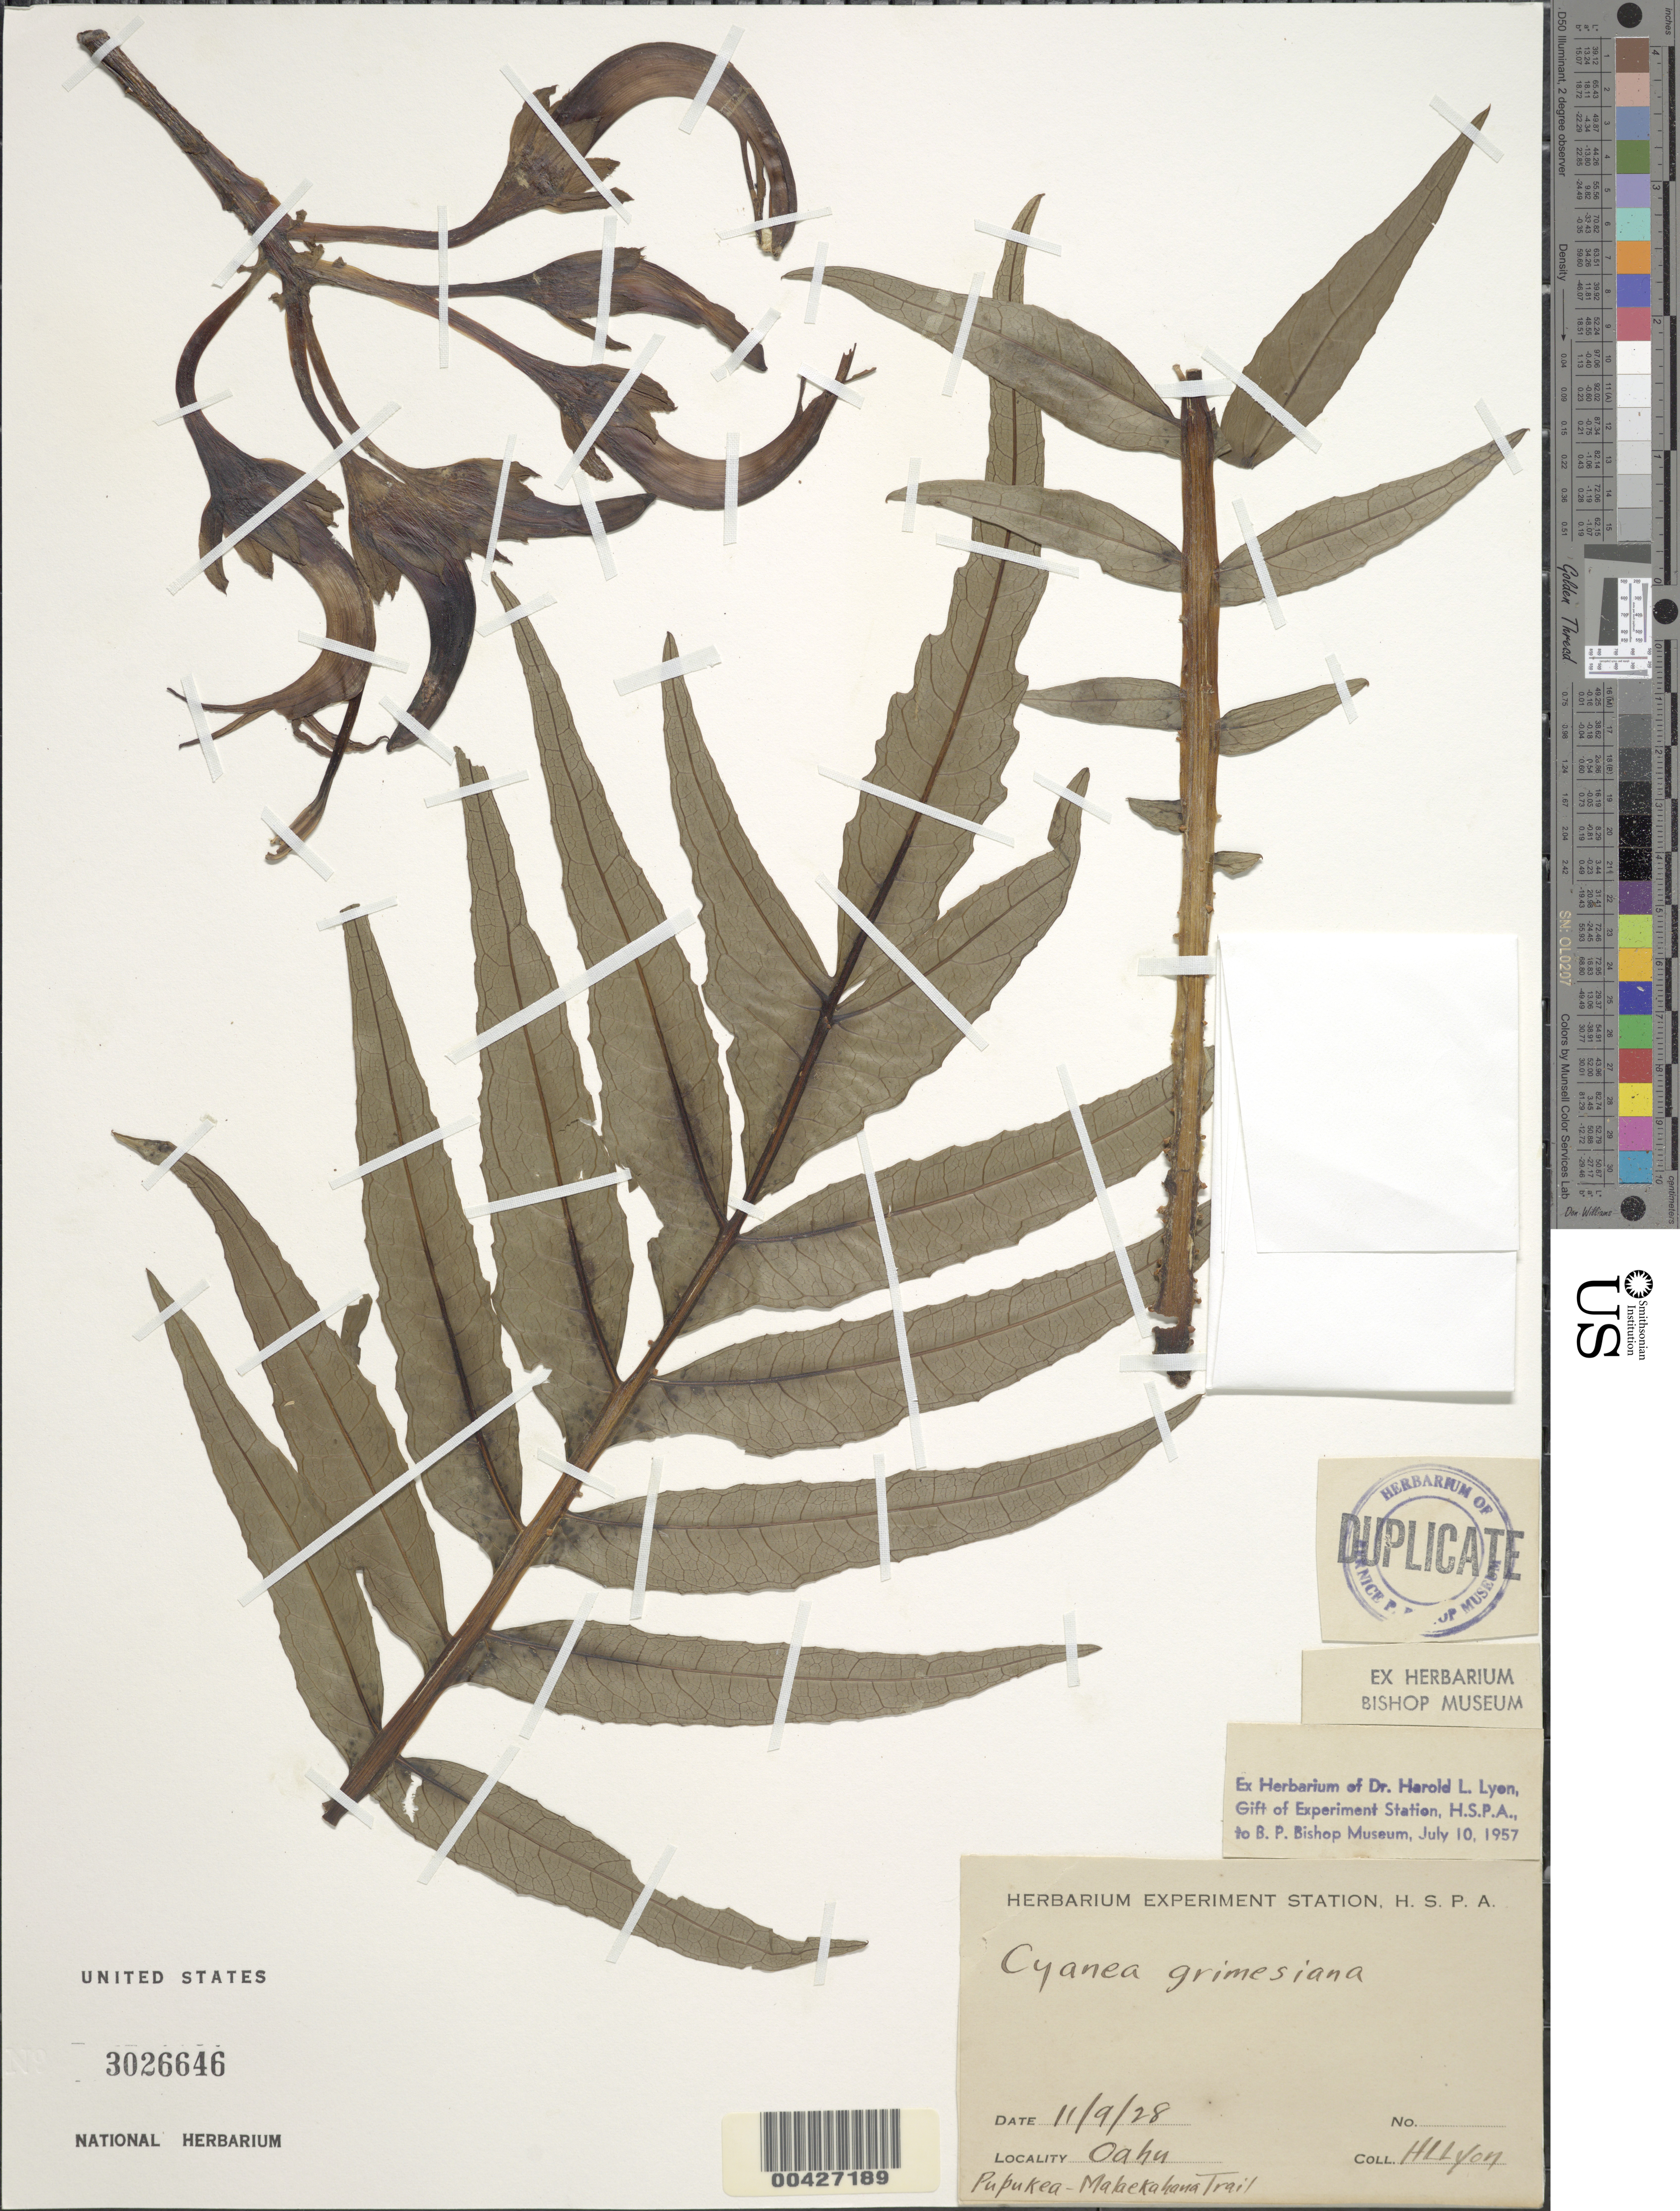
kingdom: Plantae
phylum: Tracheophyta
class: Magnoliopsida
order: Asterales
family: Campanulaceae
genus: Cyanea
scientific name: Cyanea grimesiana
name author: Gaudich.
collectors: H. Lyon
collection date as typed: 9 Nov 1928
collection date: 1928-11-09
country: United States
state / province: Hawaii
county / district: Honolulu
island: Oahu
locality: Makekahana Trail, Pupukea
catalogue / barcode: US 3026646